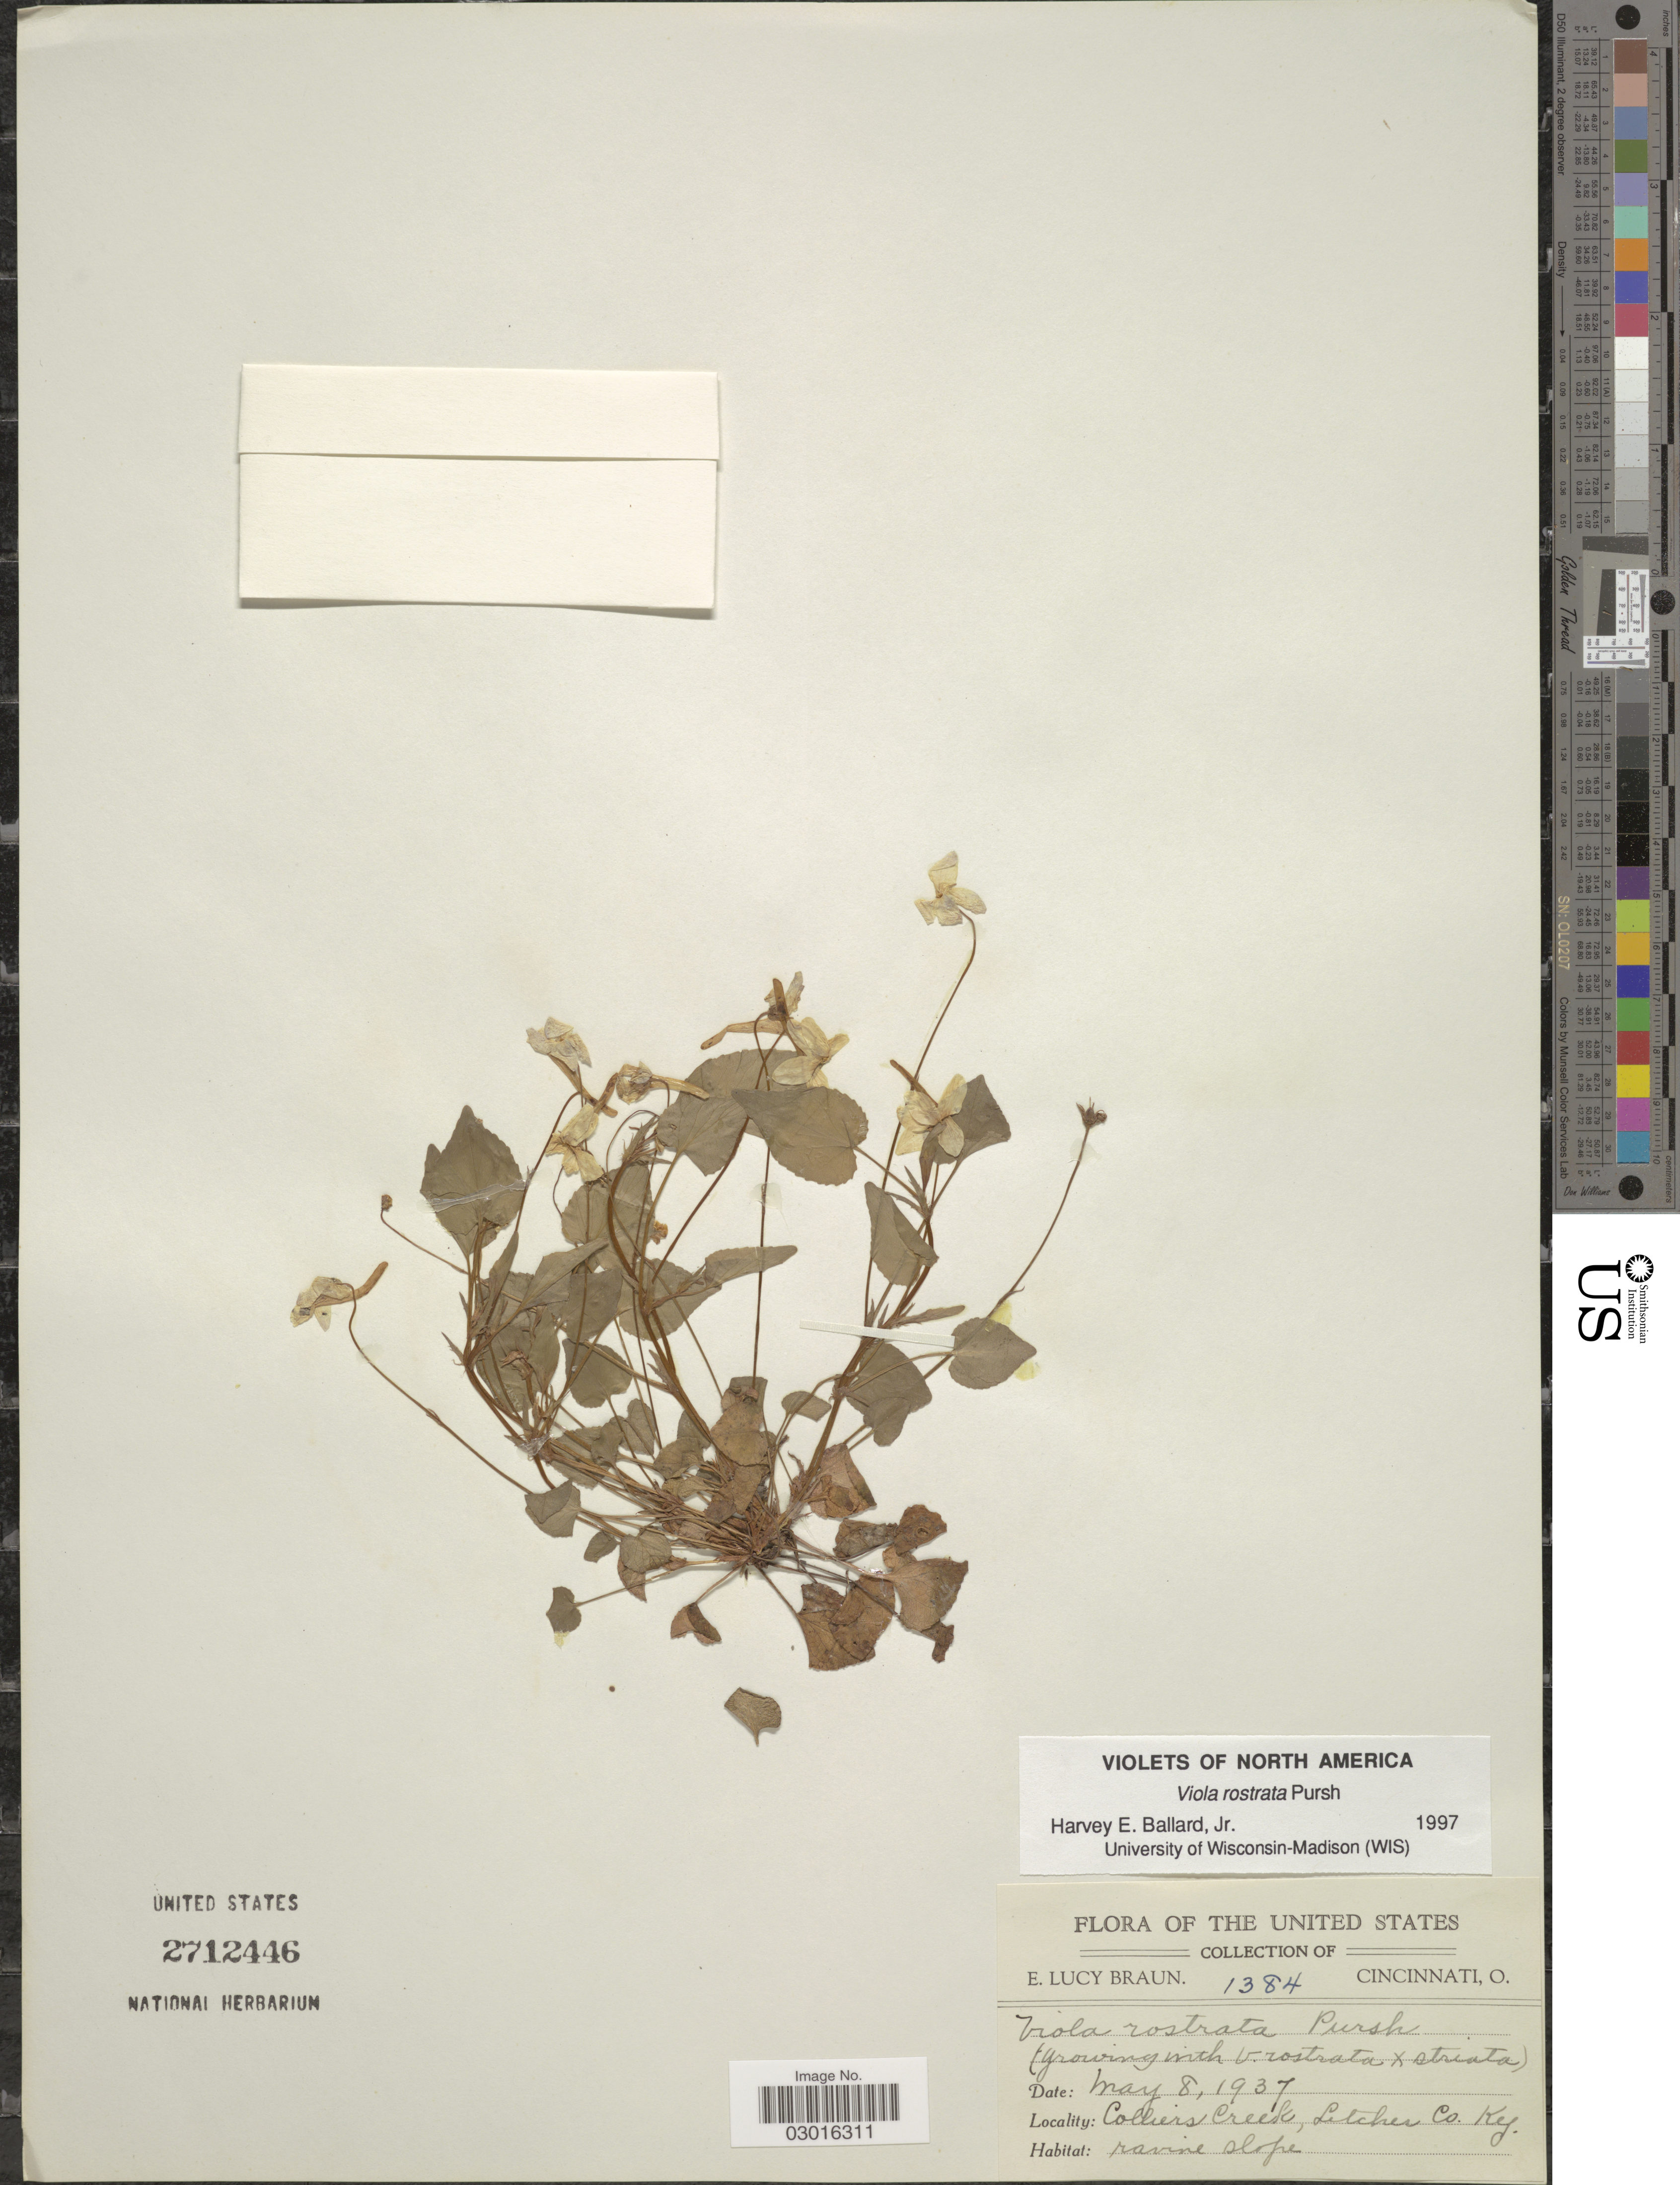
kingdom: Plantae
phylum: Tracheophyta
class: Magnoliopsida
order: Malpighiales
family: Violaceae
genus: Viola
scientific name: Viola rostrata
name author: Pursh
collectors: E. L. Braun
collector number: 1384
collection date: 1937-05-08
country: United States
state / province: Kentucky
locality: Colliers Creek, Letcher Co.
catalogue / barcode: US 2712446